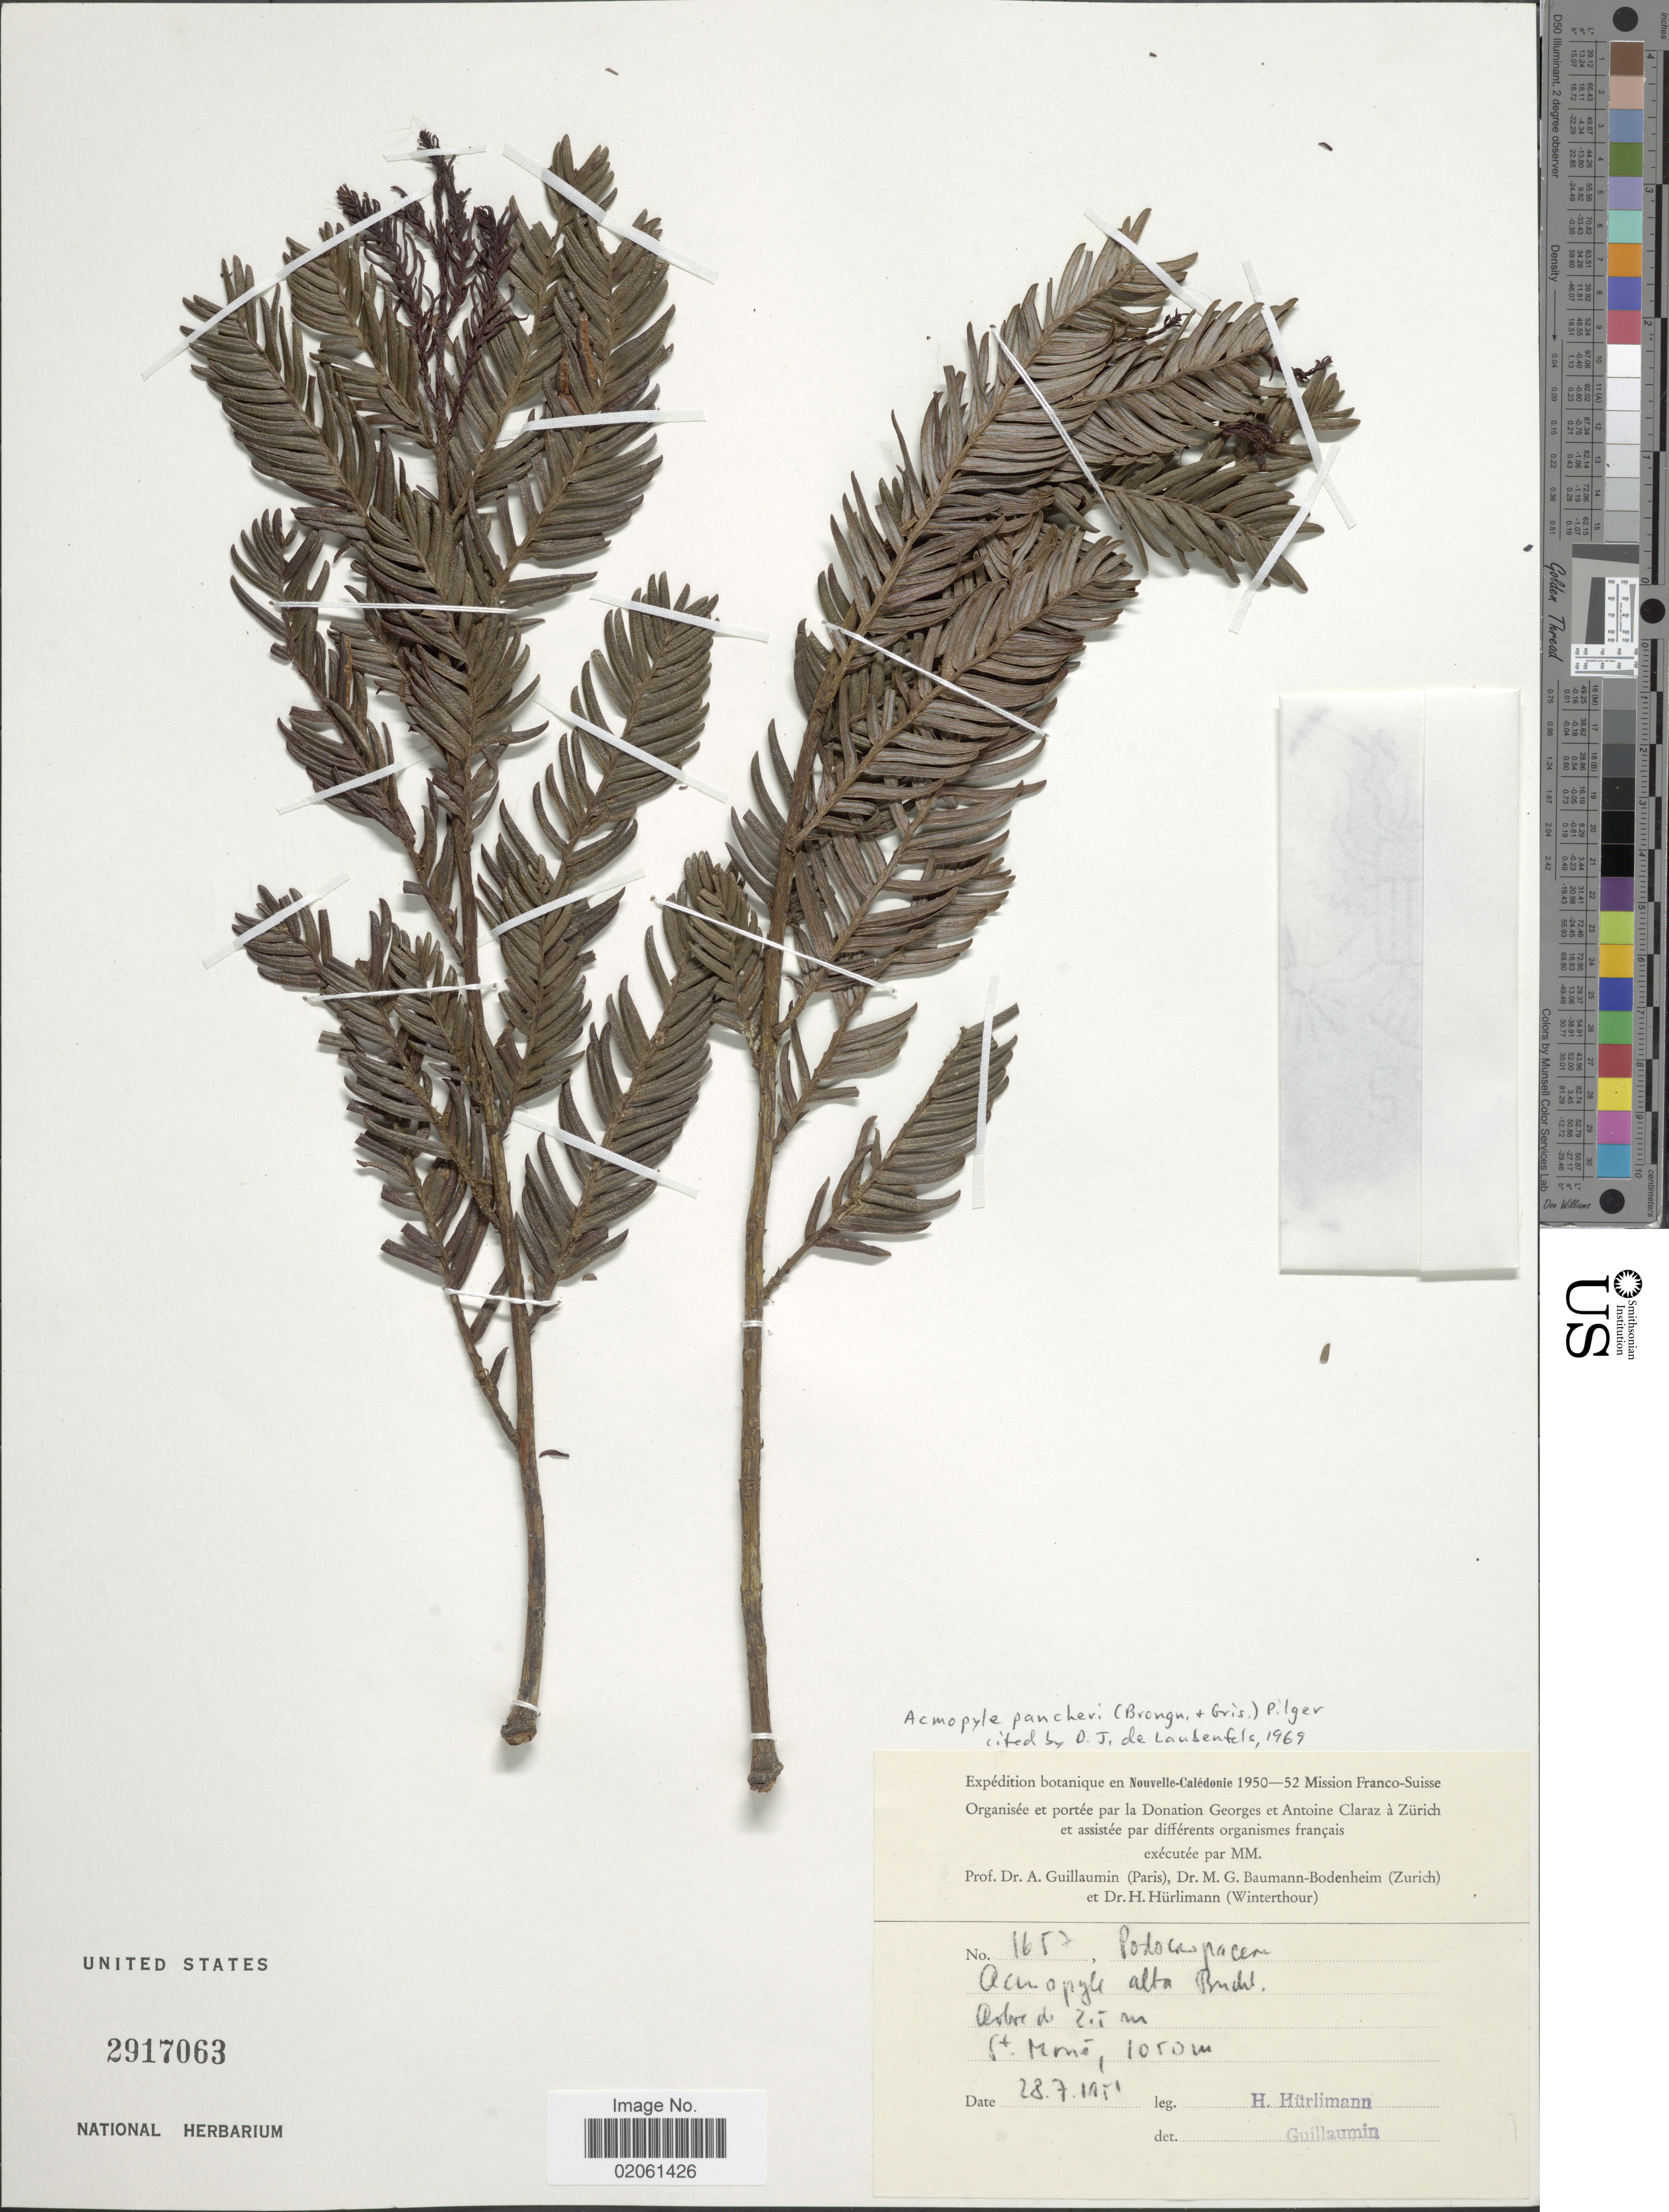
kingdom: Plantae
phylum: Tracheophyta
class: Pinopsida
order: Pinales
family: Podocarpaceae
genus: Acmopyle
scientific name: Acmopyle pancheri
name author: (Brongn. & Gris) Pilg.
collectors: H. Hürlimann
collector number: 1652*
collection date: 1951-07-28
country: New Caledonia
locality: St. Mone [interpreted]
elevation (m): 1050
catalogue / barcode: US 2917063